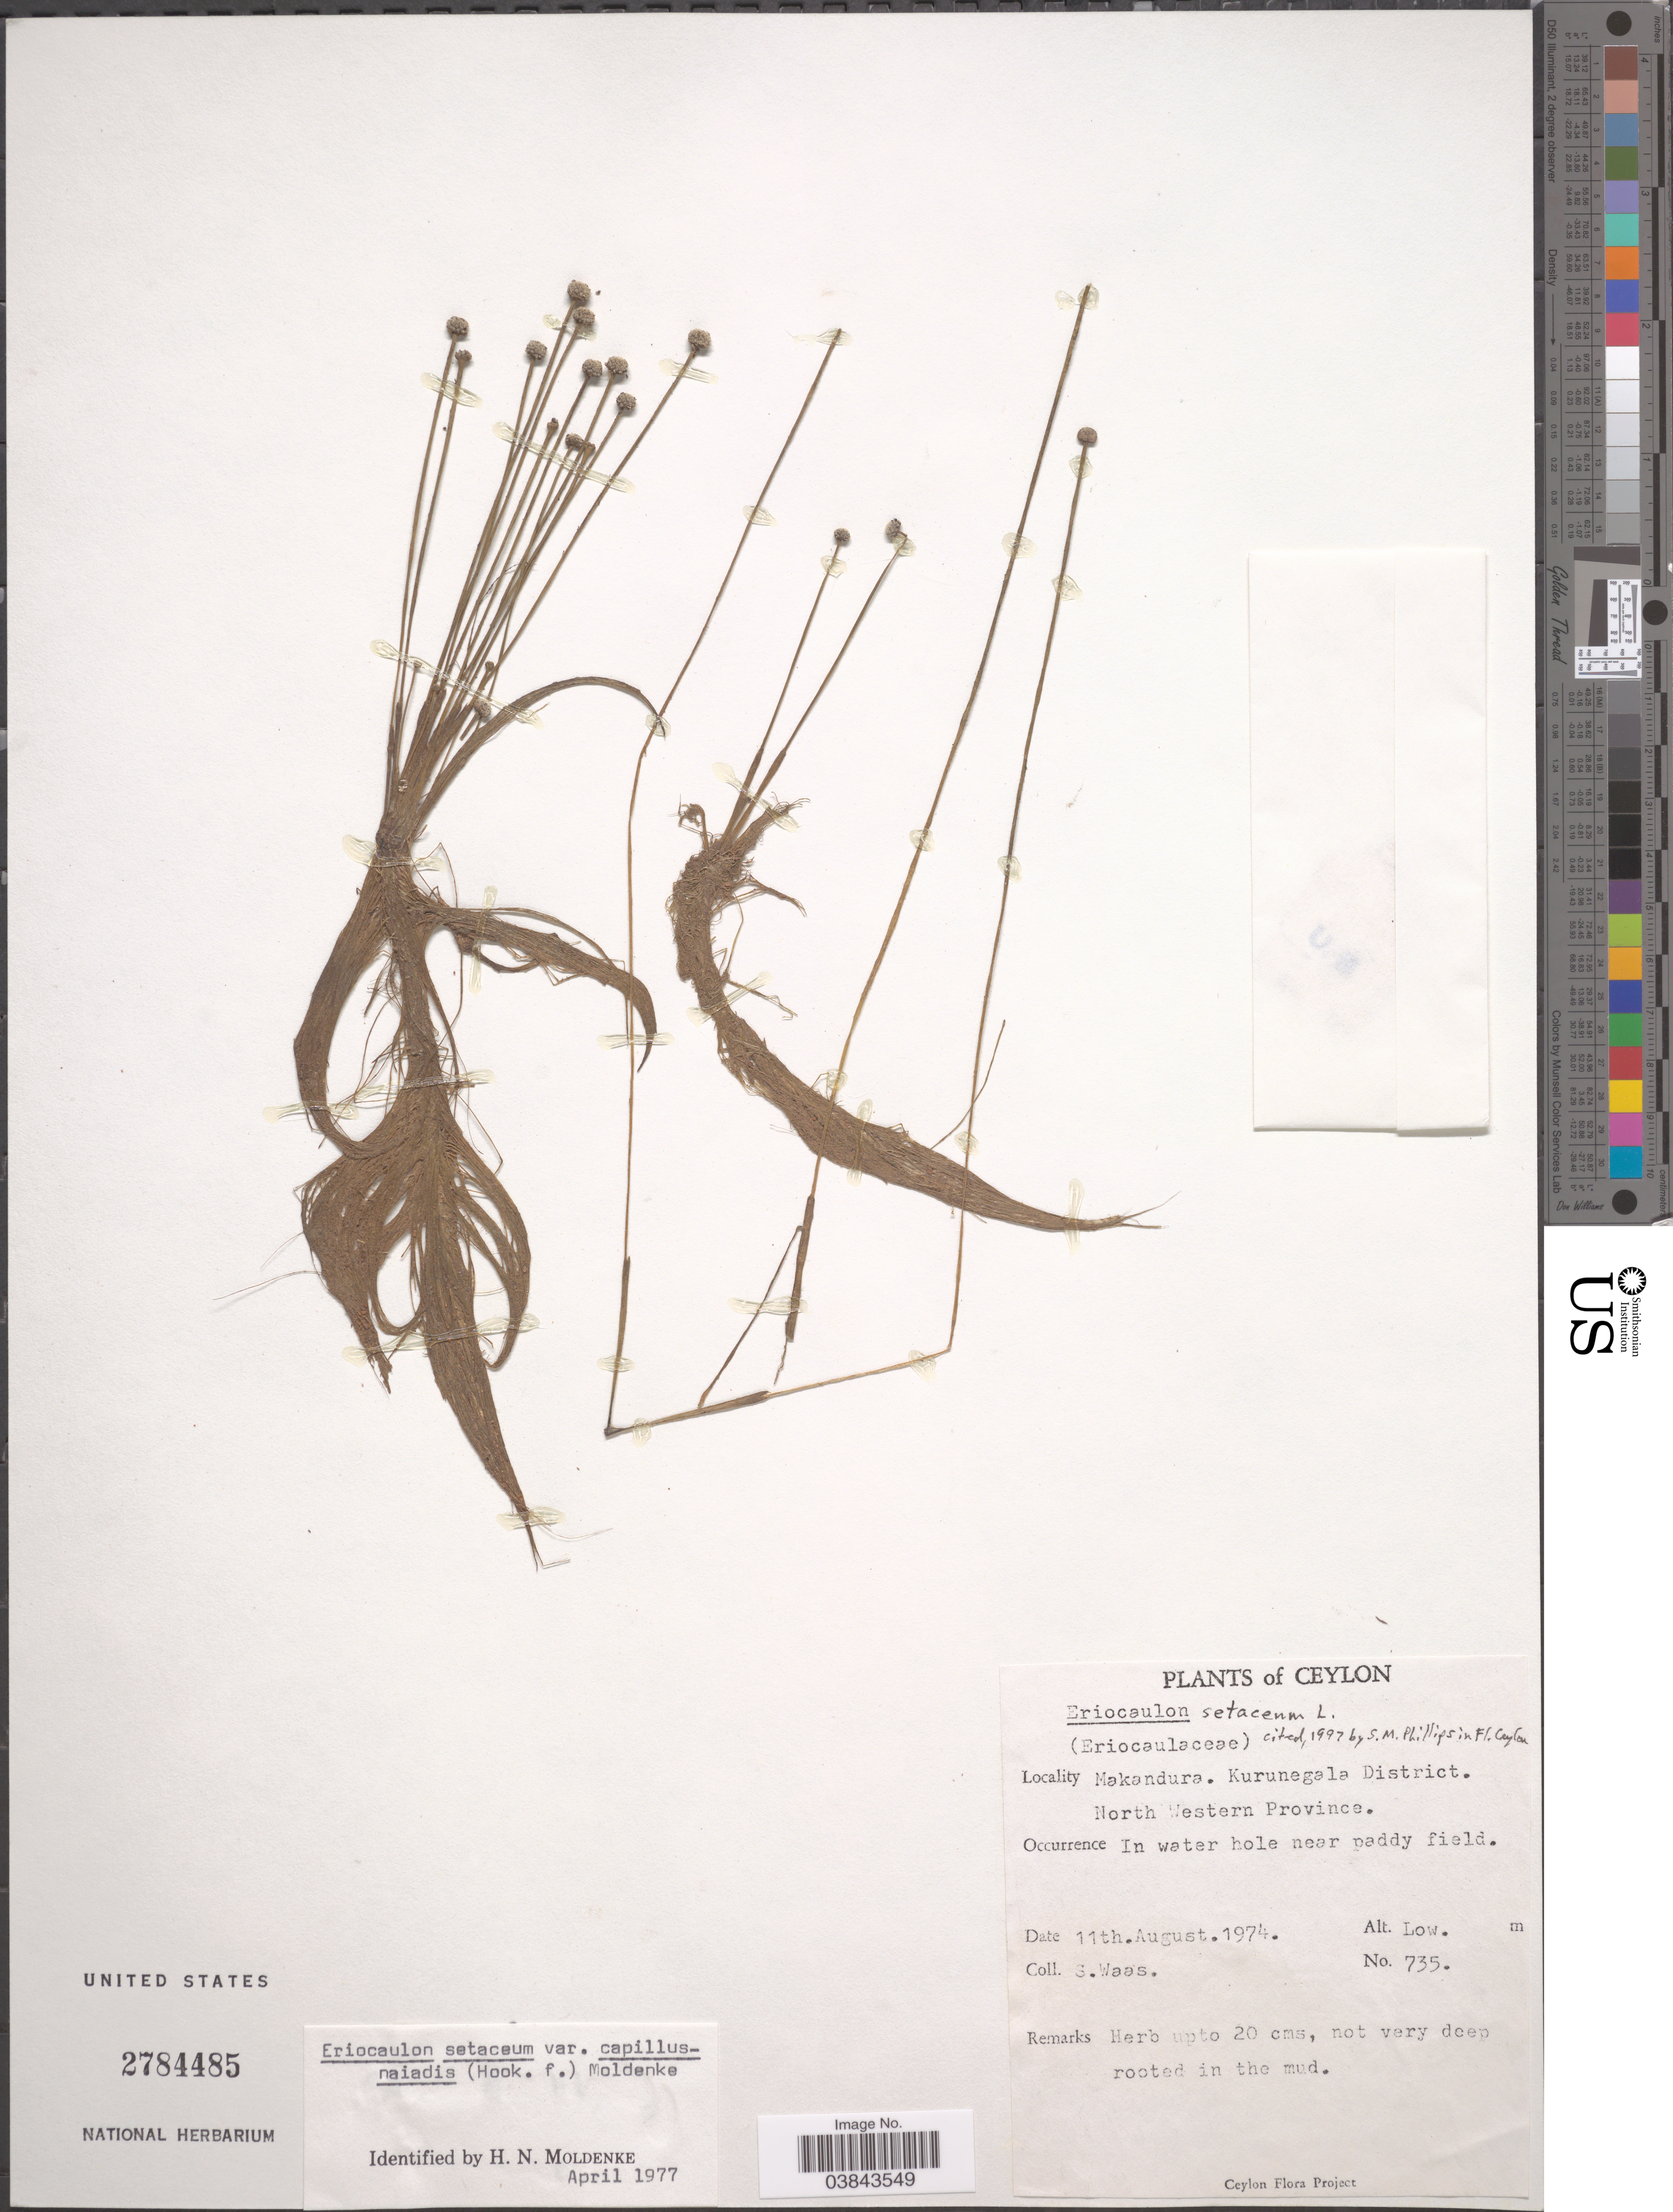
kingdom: Plantae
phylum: Tracheophyta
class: Liliopsida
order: Poales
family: Eriocaulaceae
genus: Eriocaulon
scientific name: Eriocaulon setaceum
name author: L.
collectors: S. Waas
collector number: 735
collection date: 1974-08-11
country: Sri Lanka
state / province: North Western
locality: Ceylon. Makandura. Kurunegala District.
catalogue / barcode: US 2784485